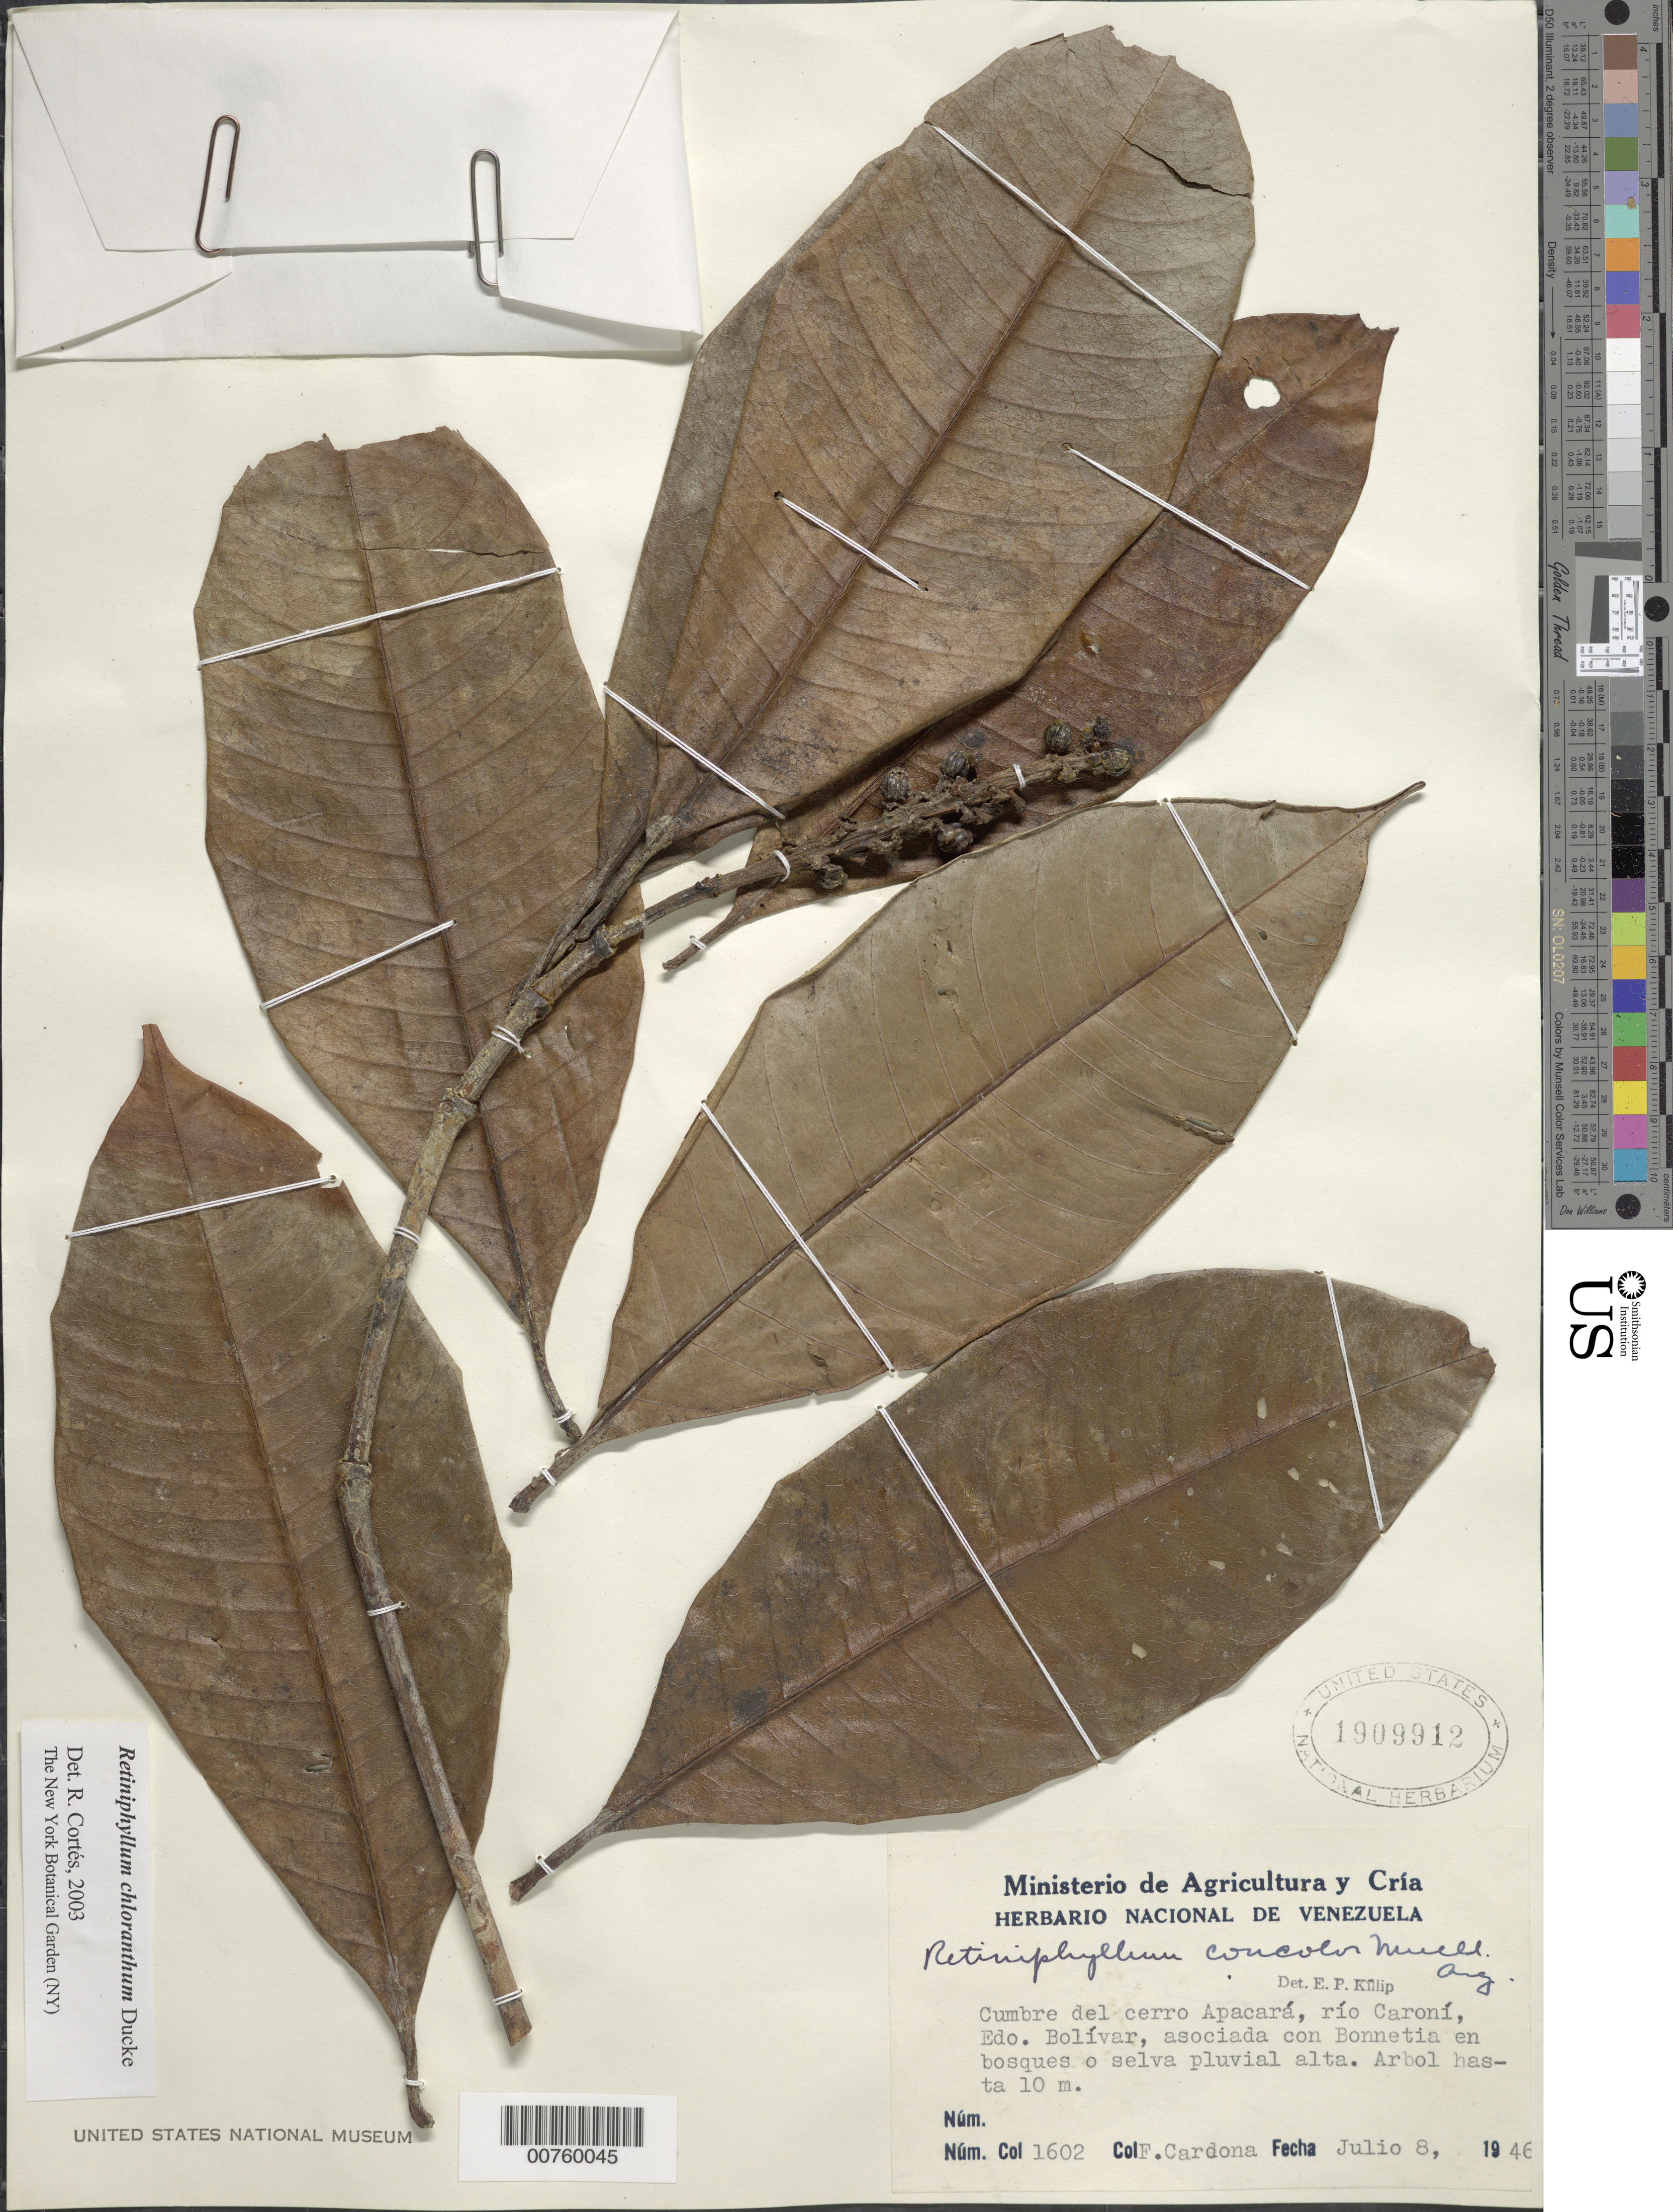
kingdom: Plantae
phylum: Tracheophyta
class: Magnoliopsida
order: Gentianales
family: Rubiaceae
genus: Retiniphyllum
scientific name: Retiniphyllum chloranthum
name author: Ducke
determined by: Cortes R., G.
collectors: F. Cardona Puig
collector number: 1602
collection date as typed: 8-Jul-46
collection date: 1946-07-08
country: Venezuela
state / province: Bolívar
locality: Río Caroní, Cerro Apacará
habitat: Asociada con Bonnetia en bosque o selva pluvial alta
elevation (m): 2000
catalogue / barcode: US 1909912